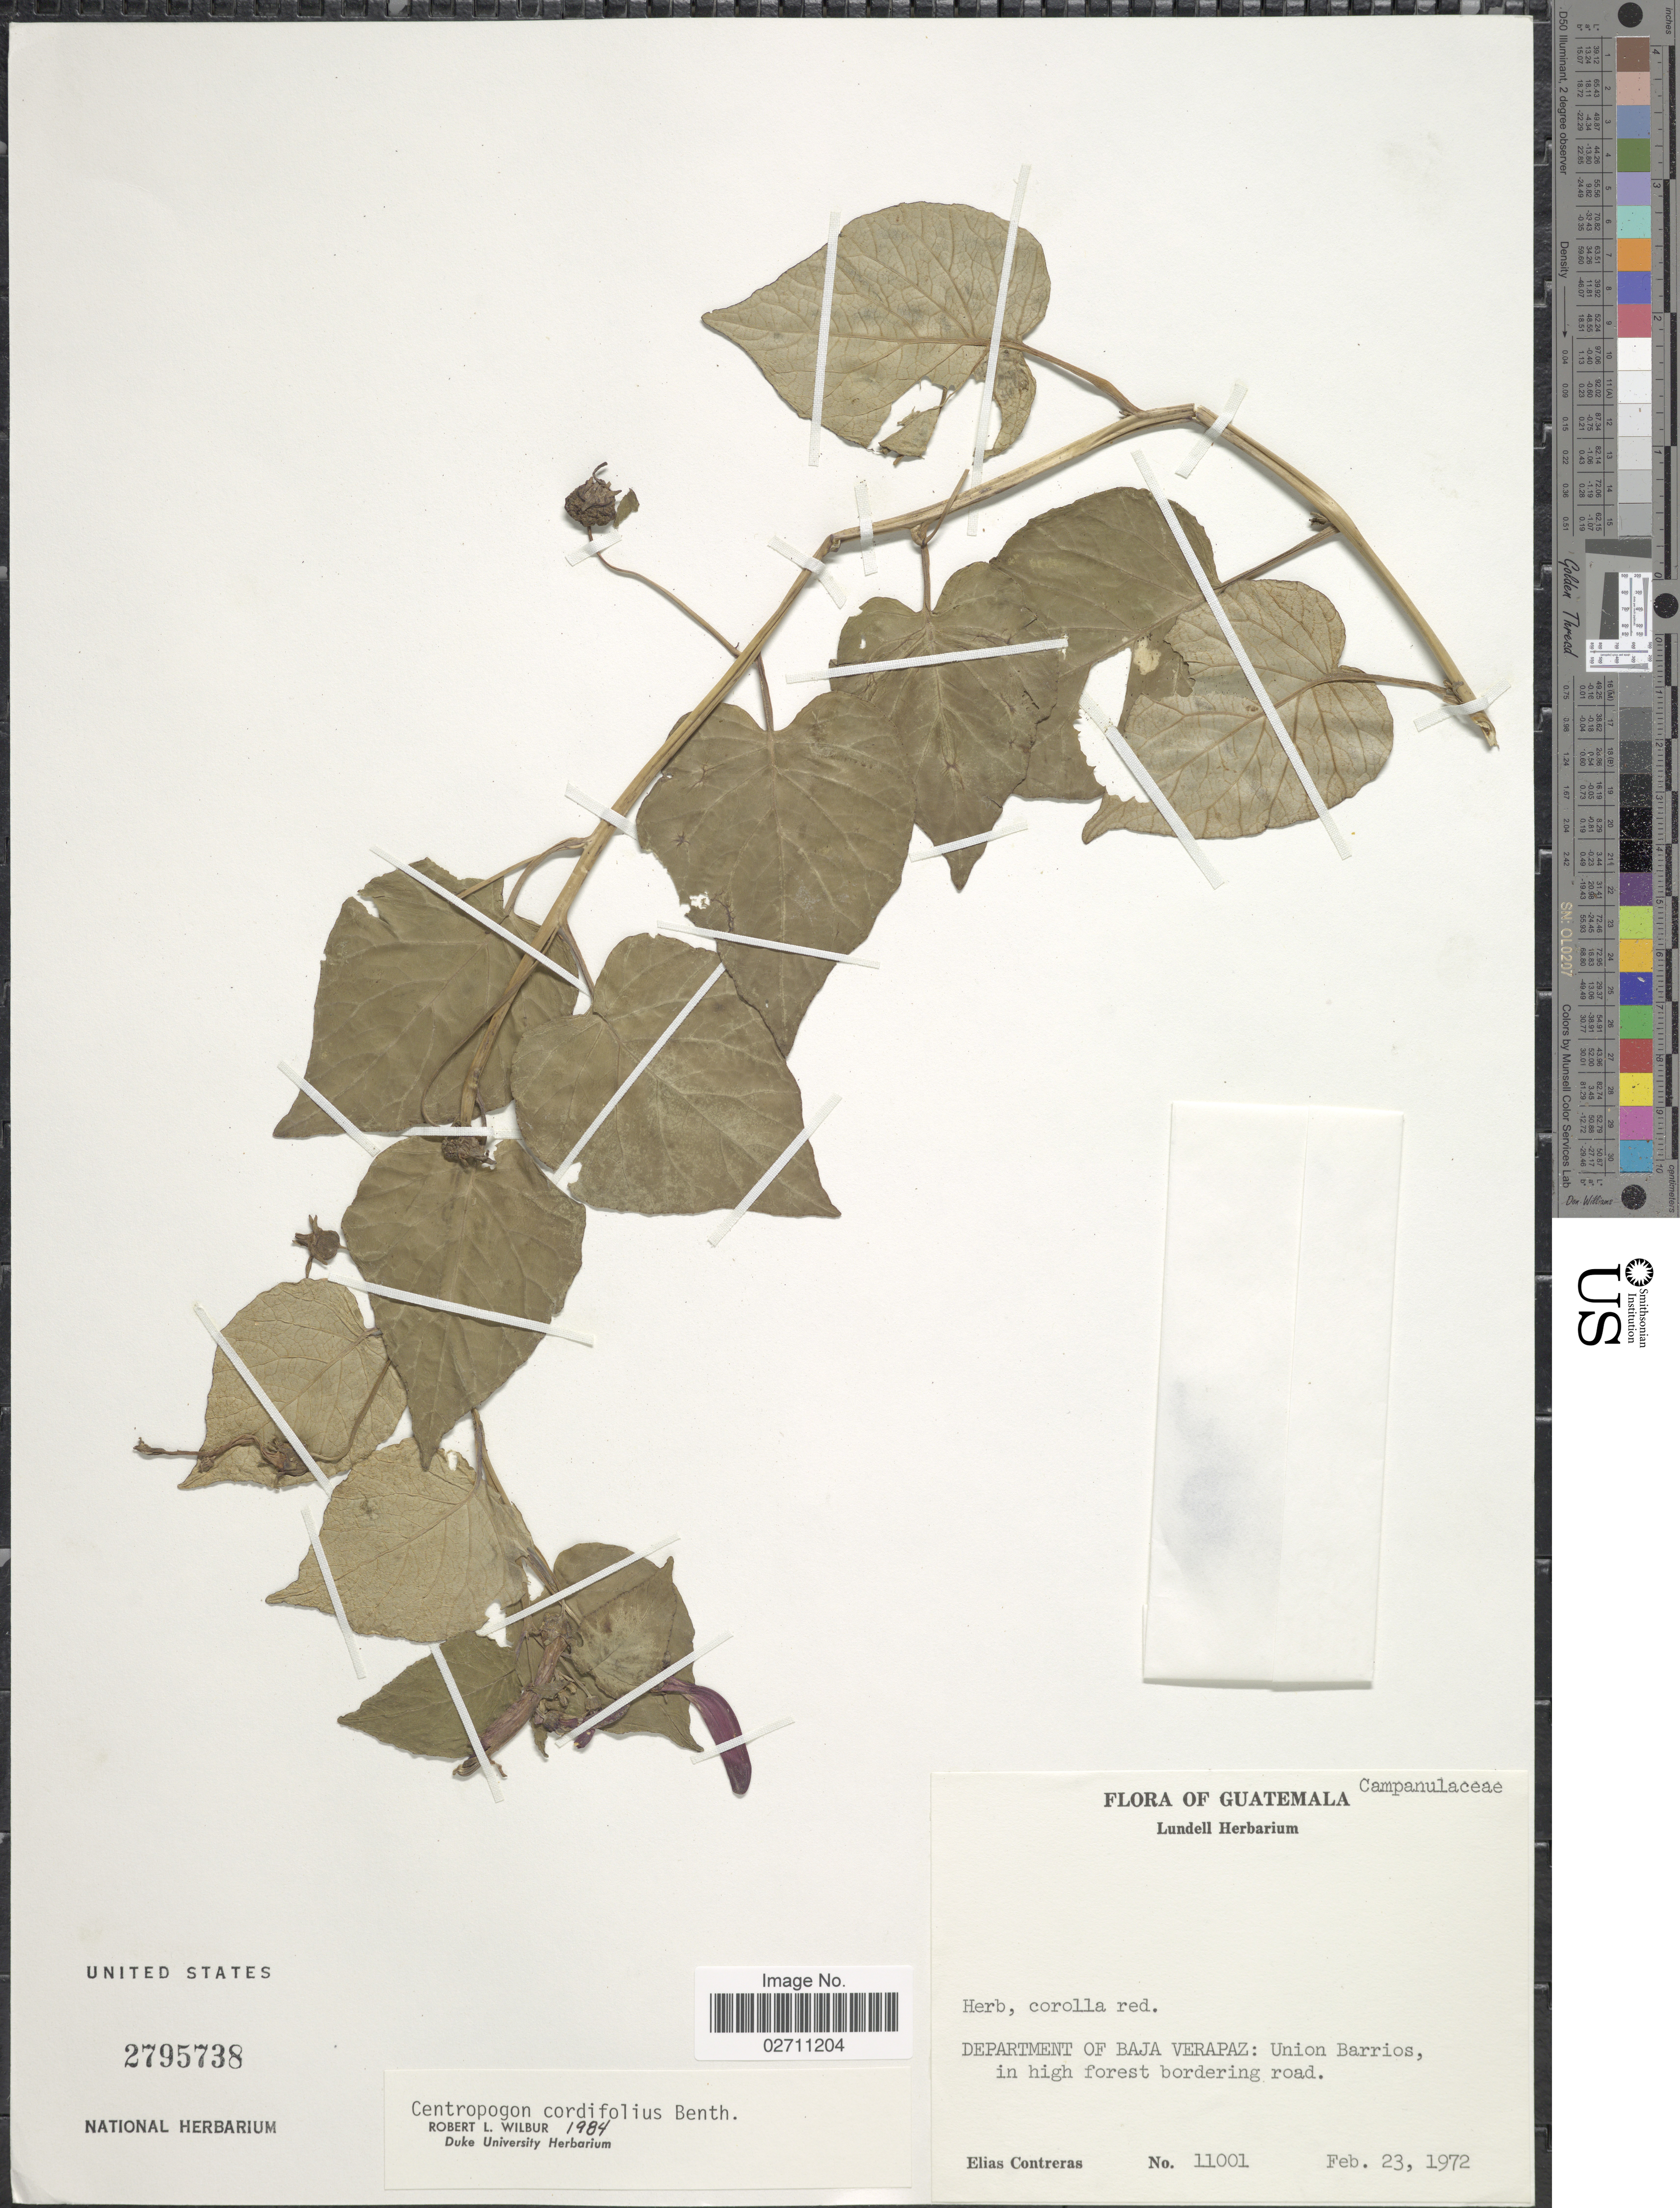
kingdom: Plantae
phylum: Tracheophyta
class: Magnoliopsida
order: Asterales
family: Campanulaceae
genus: Centropogon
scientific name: Centropogon cordifolius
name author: Benth.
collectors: E. Contreras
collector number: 11001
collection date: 1972-02-23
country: Guatemala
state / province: Baja Verapaz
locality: Union Barrios, in high forest bordering road.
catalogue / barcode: US 2795738